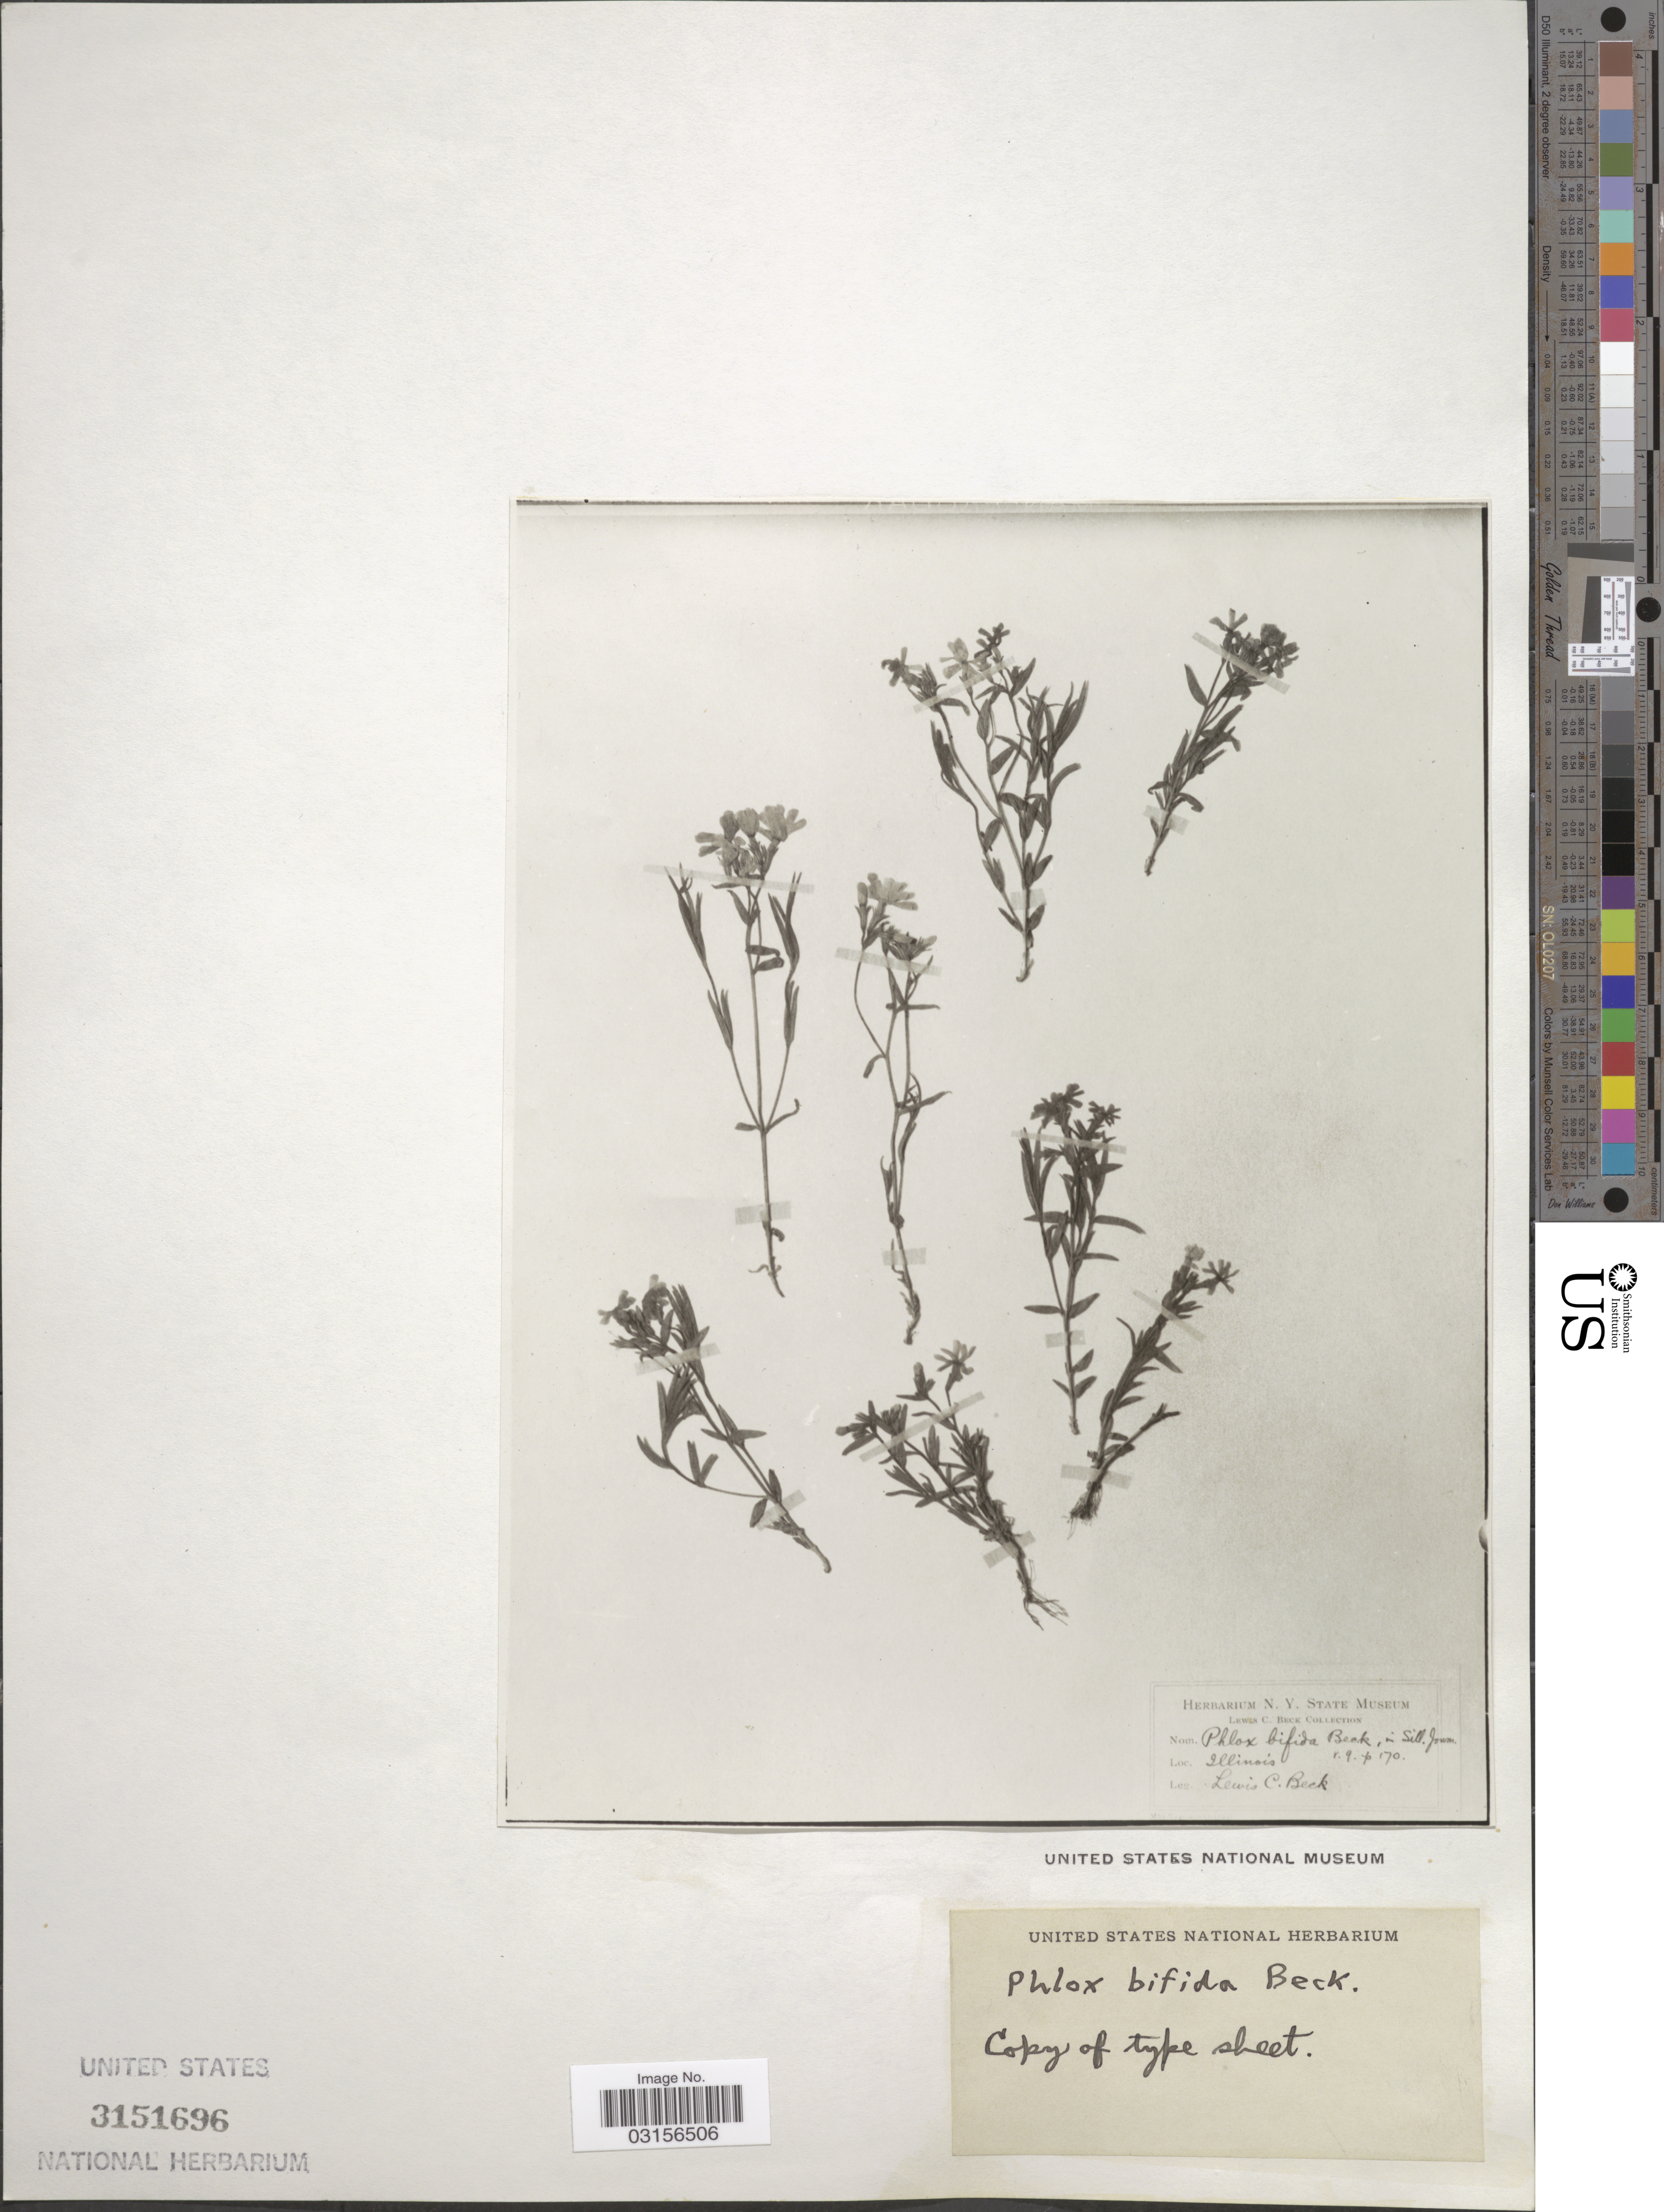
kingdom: Plantae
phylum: Tracheophyta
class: Magnoliopsida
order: Ericales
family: Polemoniaceae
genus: Phlox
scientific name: Phlox bifida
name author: L.C. Beck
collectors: L. Beck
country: United States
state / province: Illinois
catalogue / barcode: US 3151696